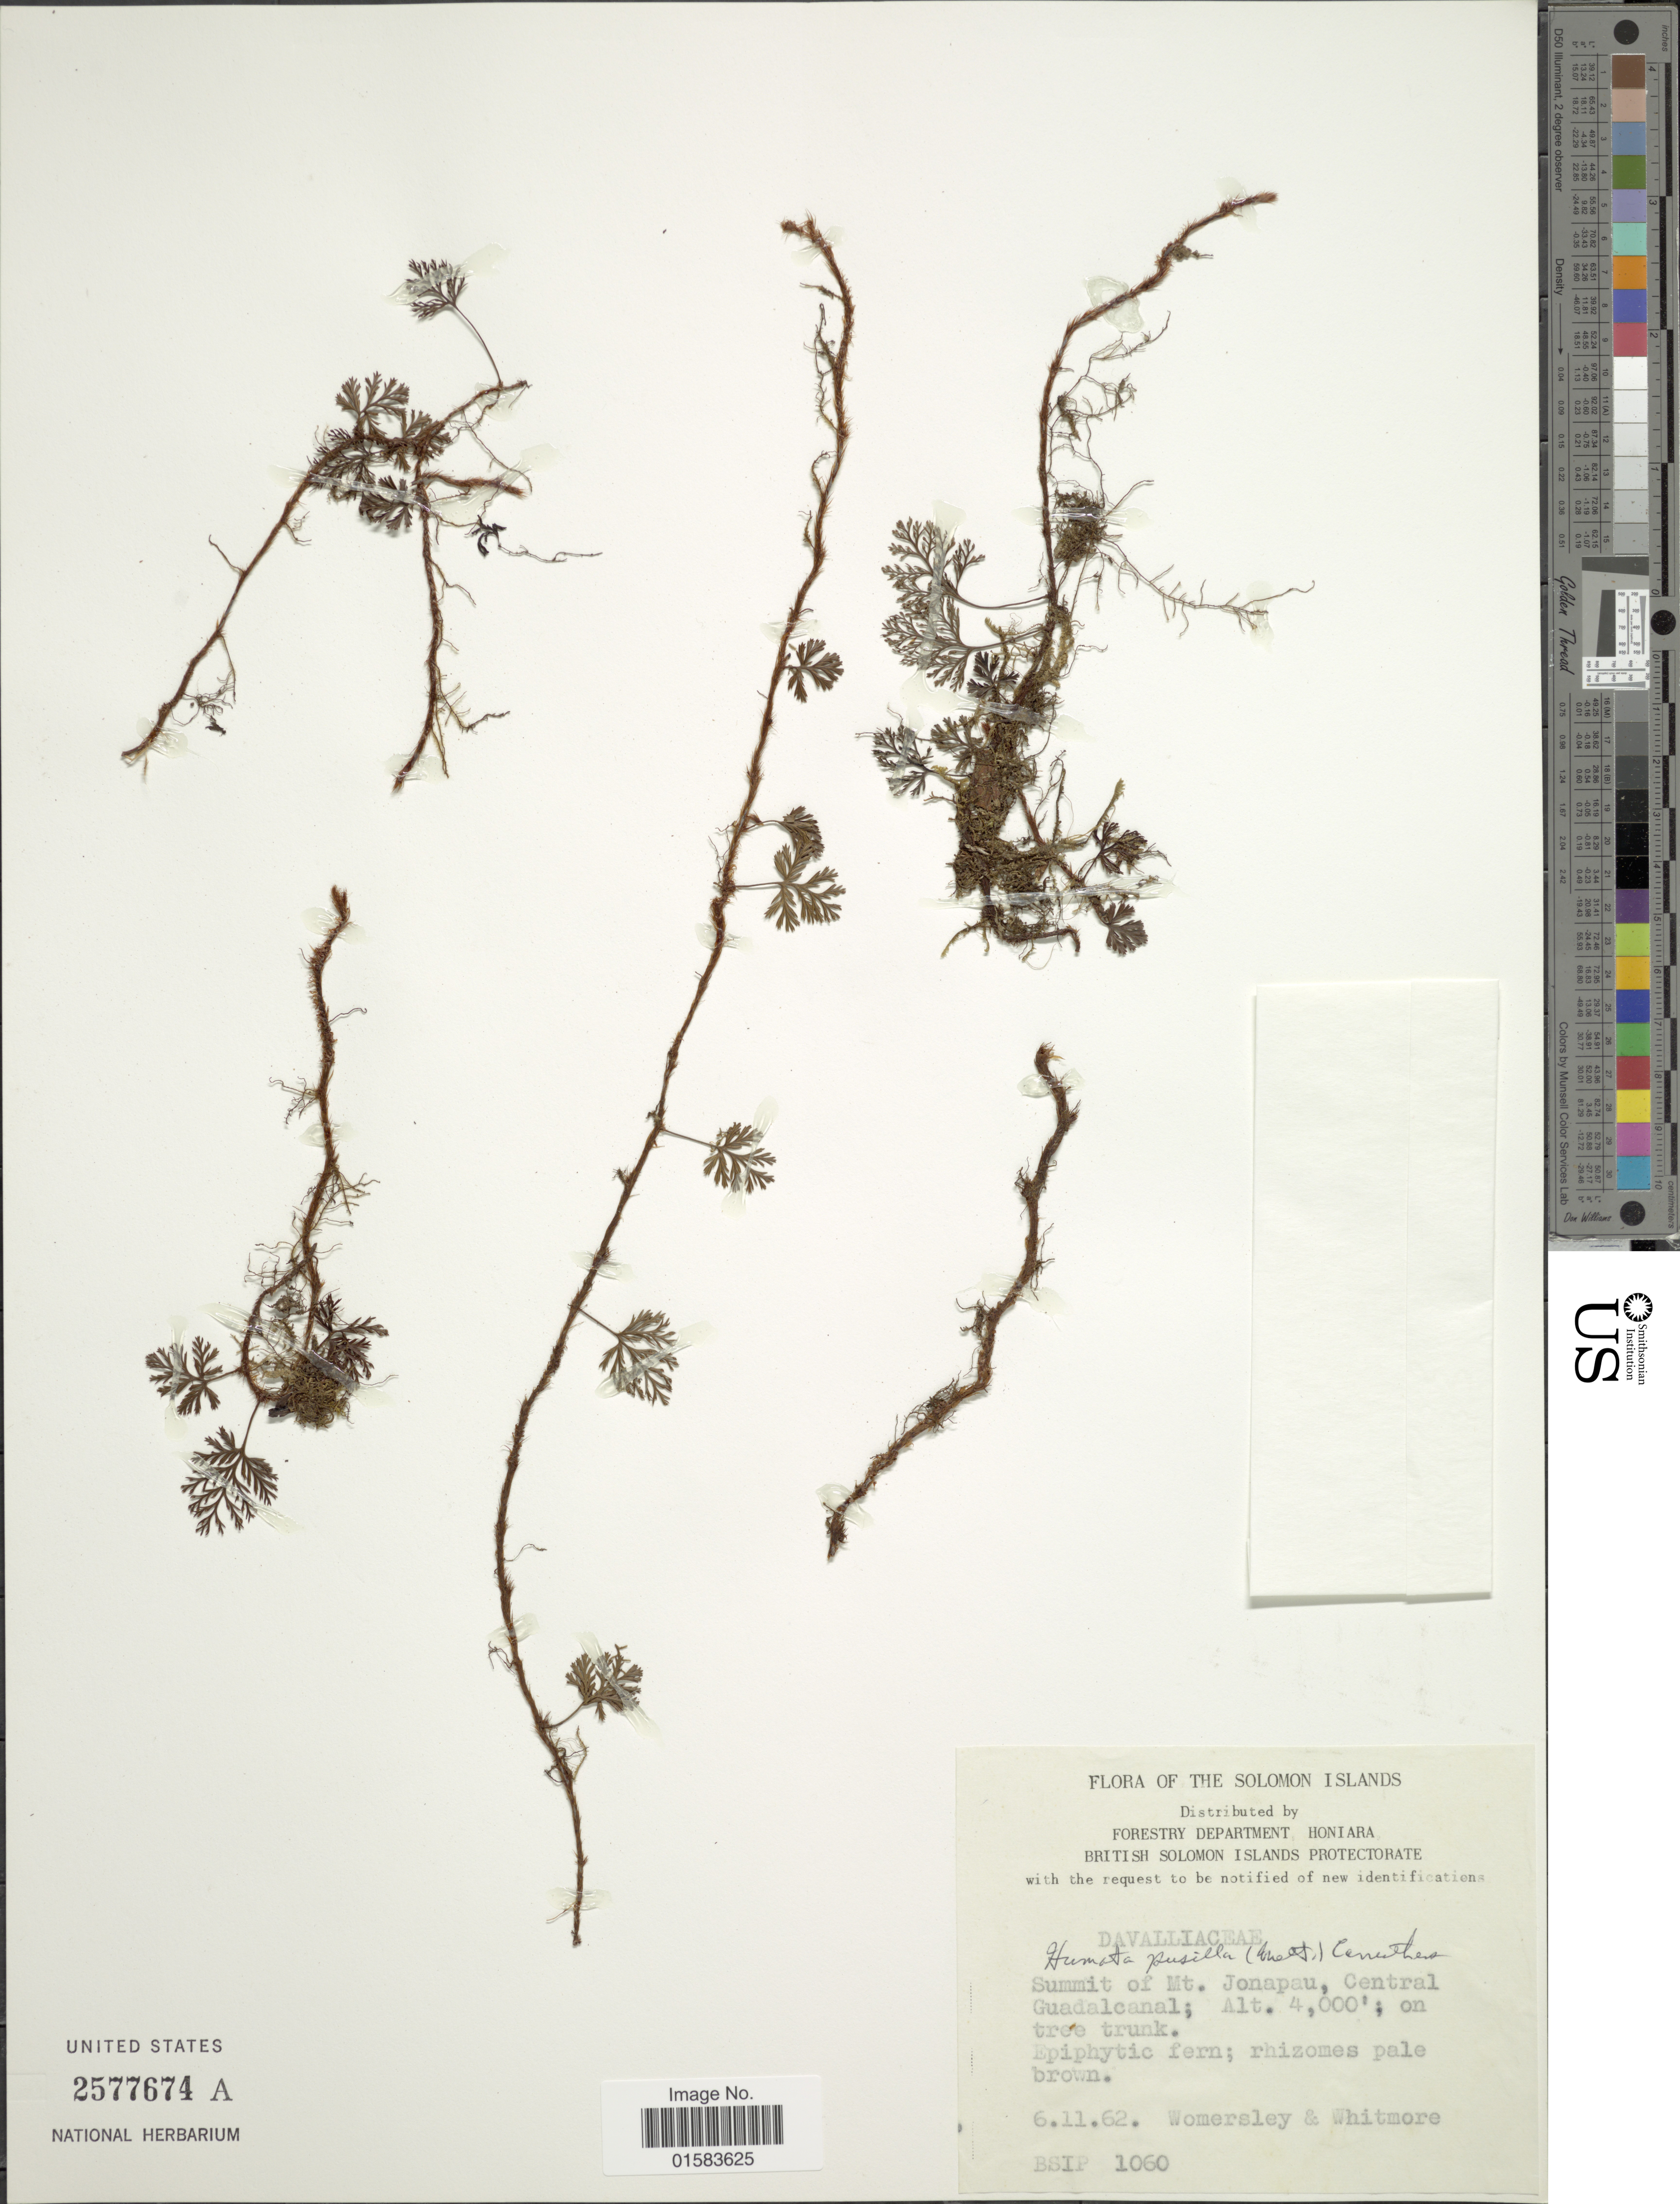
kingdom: Plantae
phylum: Tracheophyta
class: Polypodiopsida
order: Polypodiales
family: Davalliaceae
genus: Davallia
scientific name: Davallia repens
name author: (L. f.) Kuhn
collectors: Womersley & -. Whitmore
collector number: BSIP 1060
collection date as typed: Transcribed d/m/y: 6/11/62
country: Solomon Islands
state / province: Solomon Islands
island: Guadalcanal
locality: Summit of Mt. Jonapau, Central Guadalcanal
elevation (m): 1219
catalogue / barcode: US 2577674A